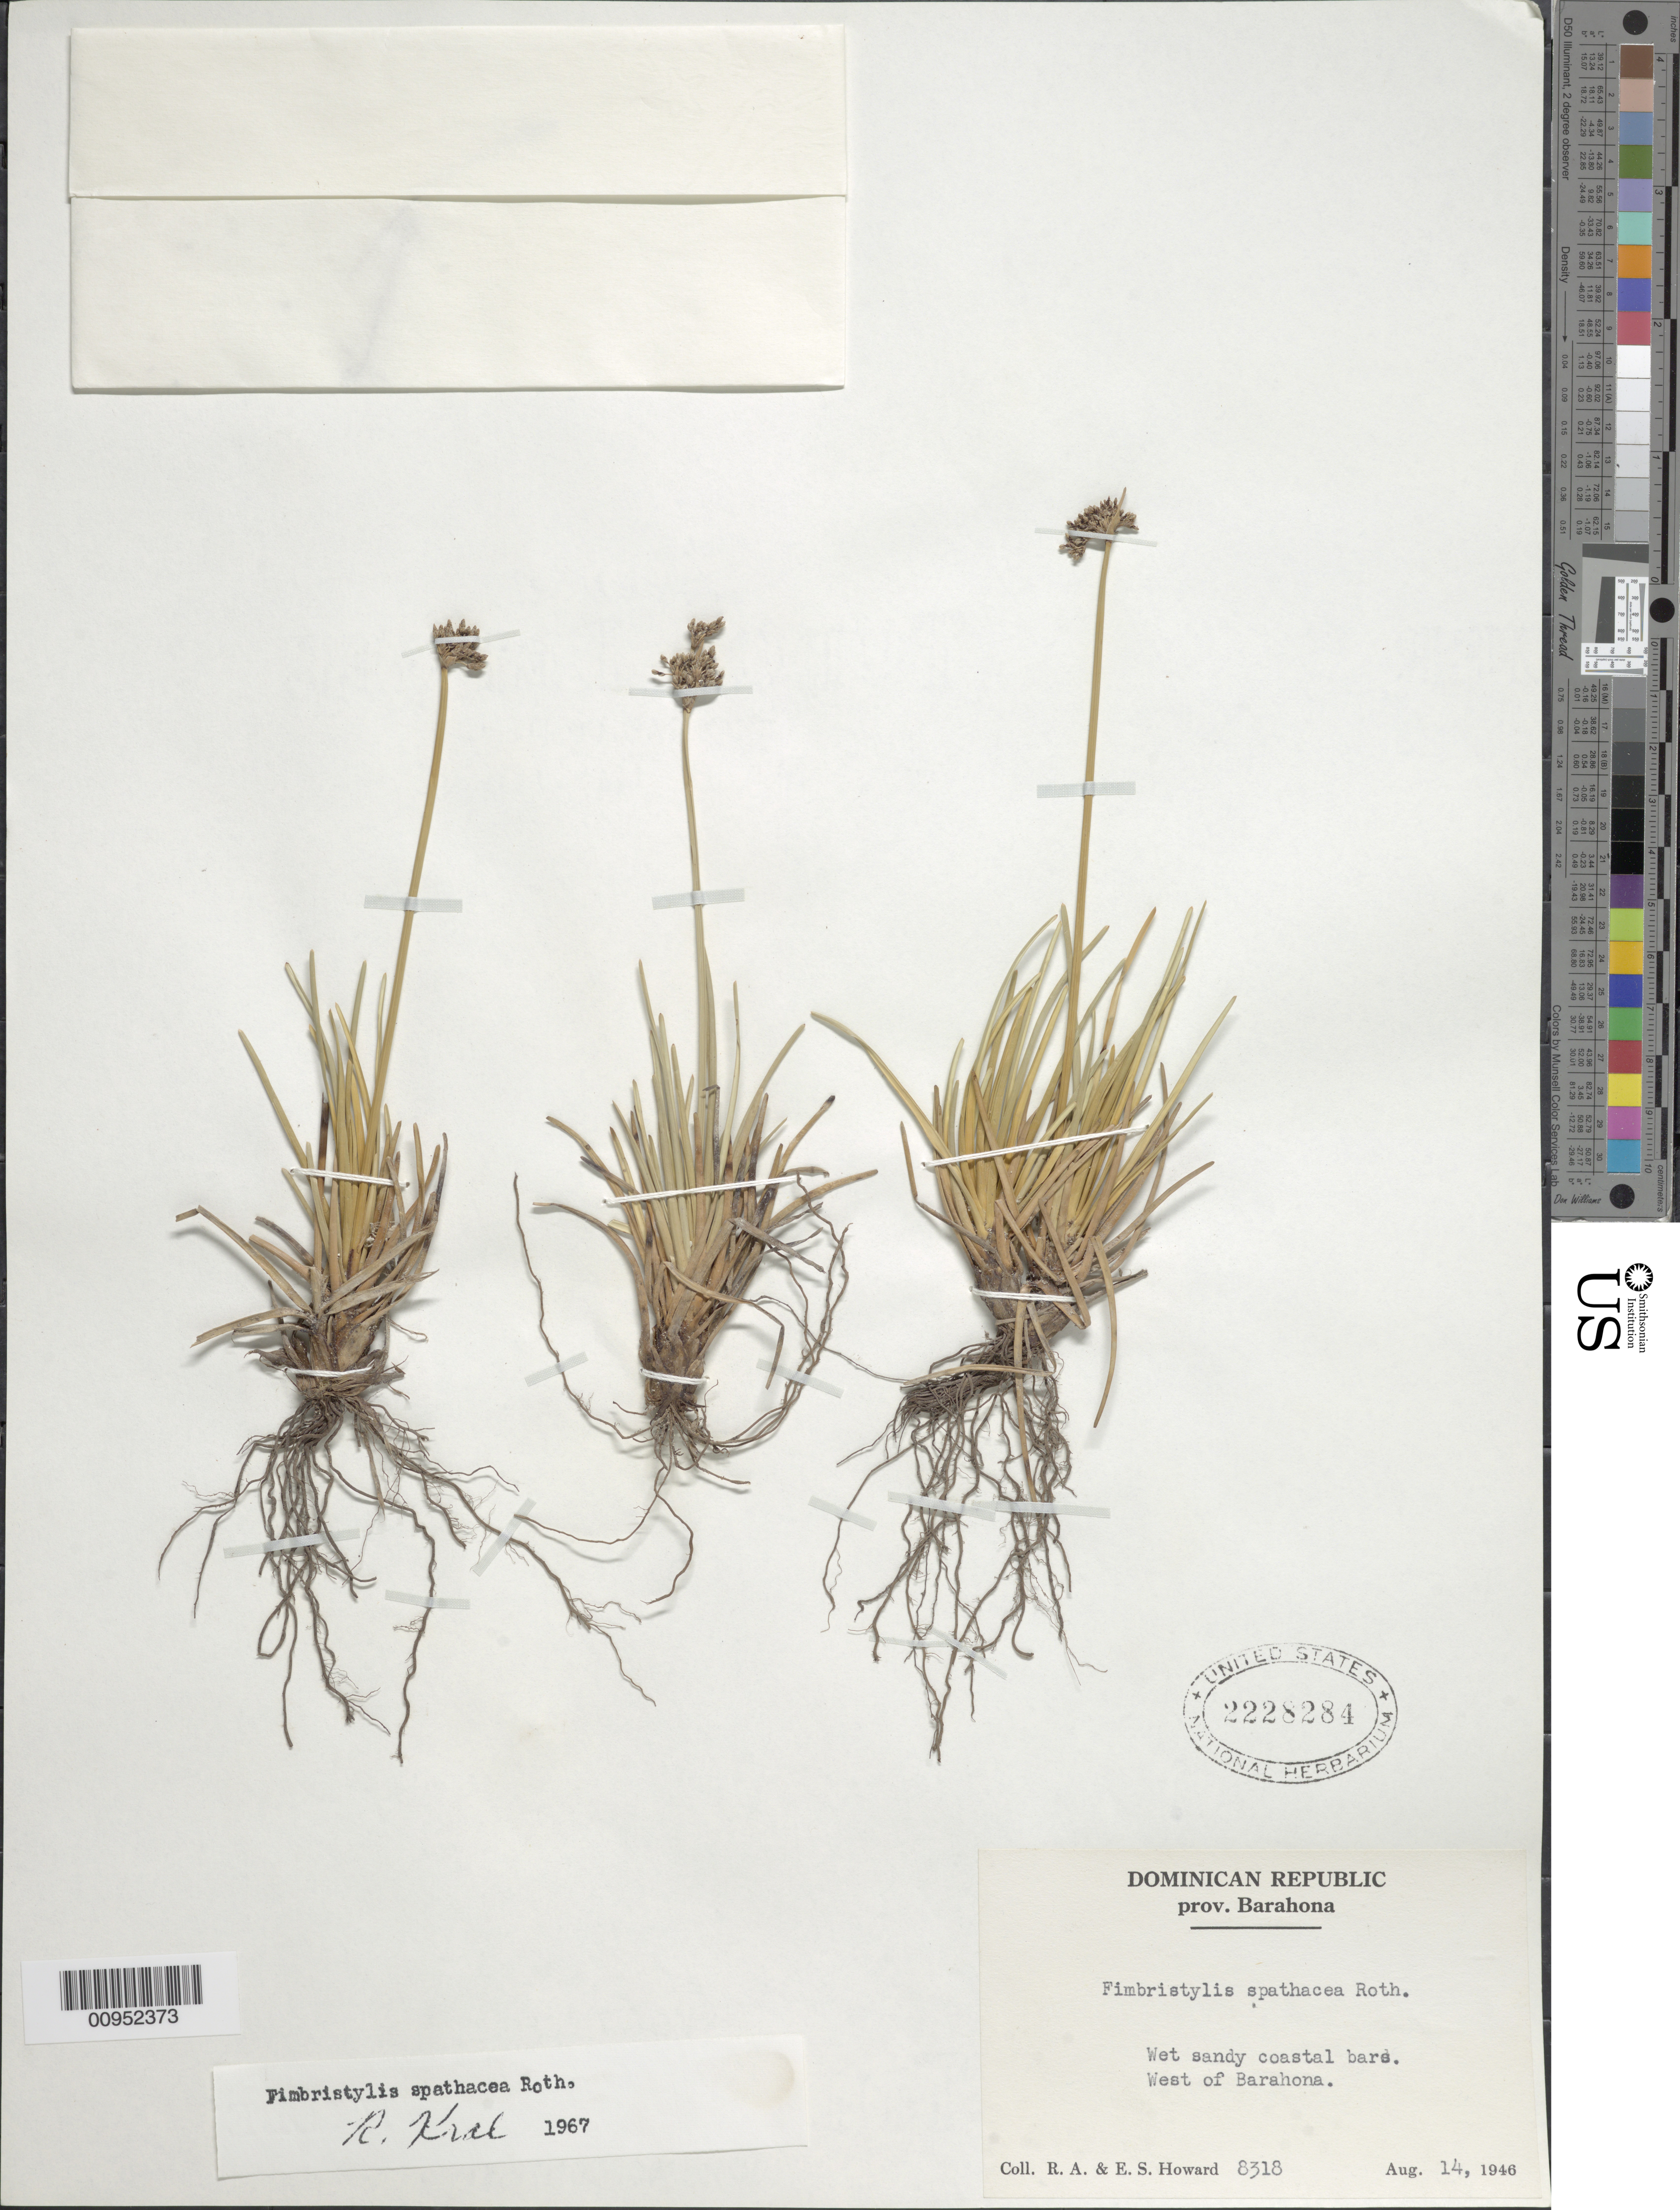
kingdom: Plantae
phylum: Tracheophyta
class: Liliopsida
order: Poales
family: Cyperaceae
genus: Fimbristylis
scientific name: Fimbristylis cymosa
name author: R. Br.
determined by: Kral, Robert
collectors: R. A. Howard & E. S. Howard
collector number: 8318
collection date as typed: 14 Aug 1946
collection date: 1946-08-14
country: Dominican Republic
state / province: Barahona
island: Hispaniola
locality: Coastal bar, W of Barahona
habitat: Wet sandy coastal bar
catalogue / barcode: US 2228284